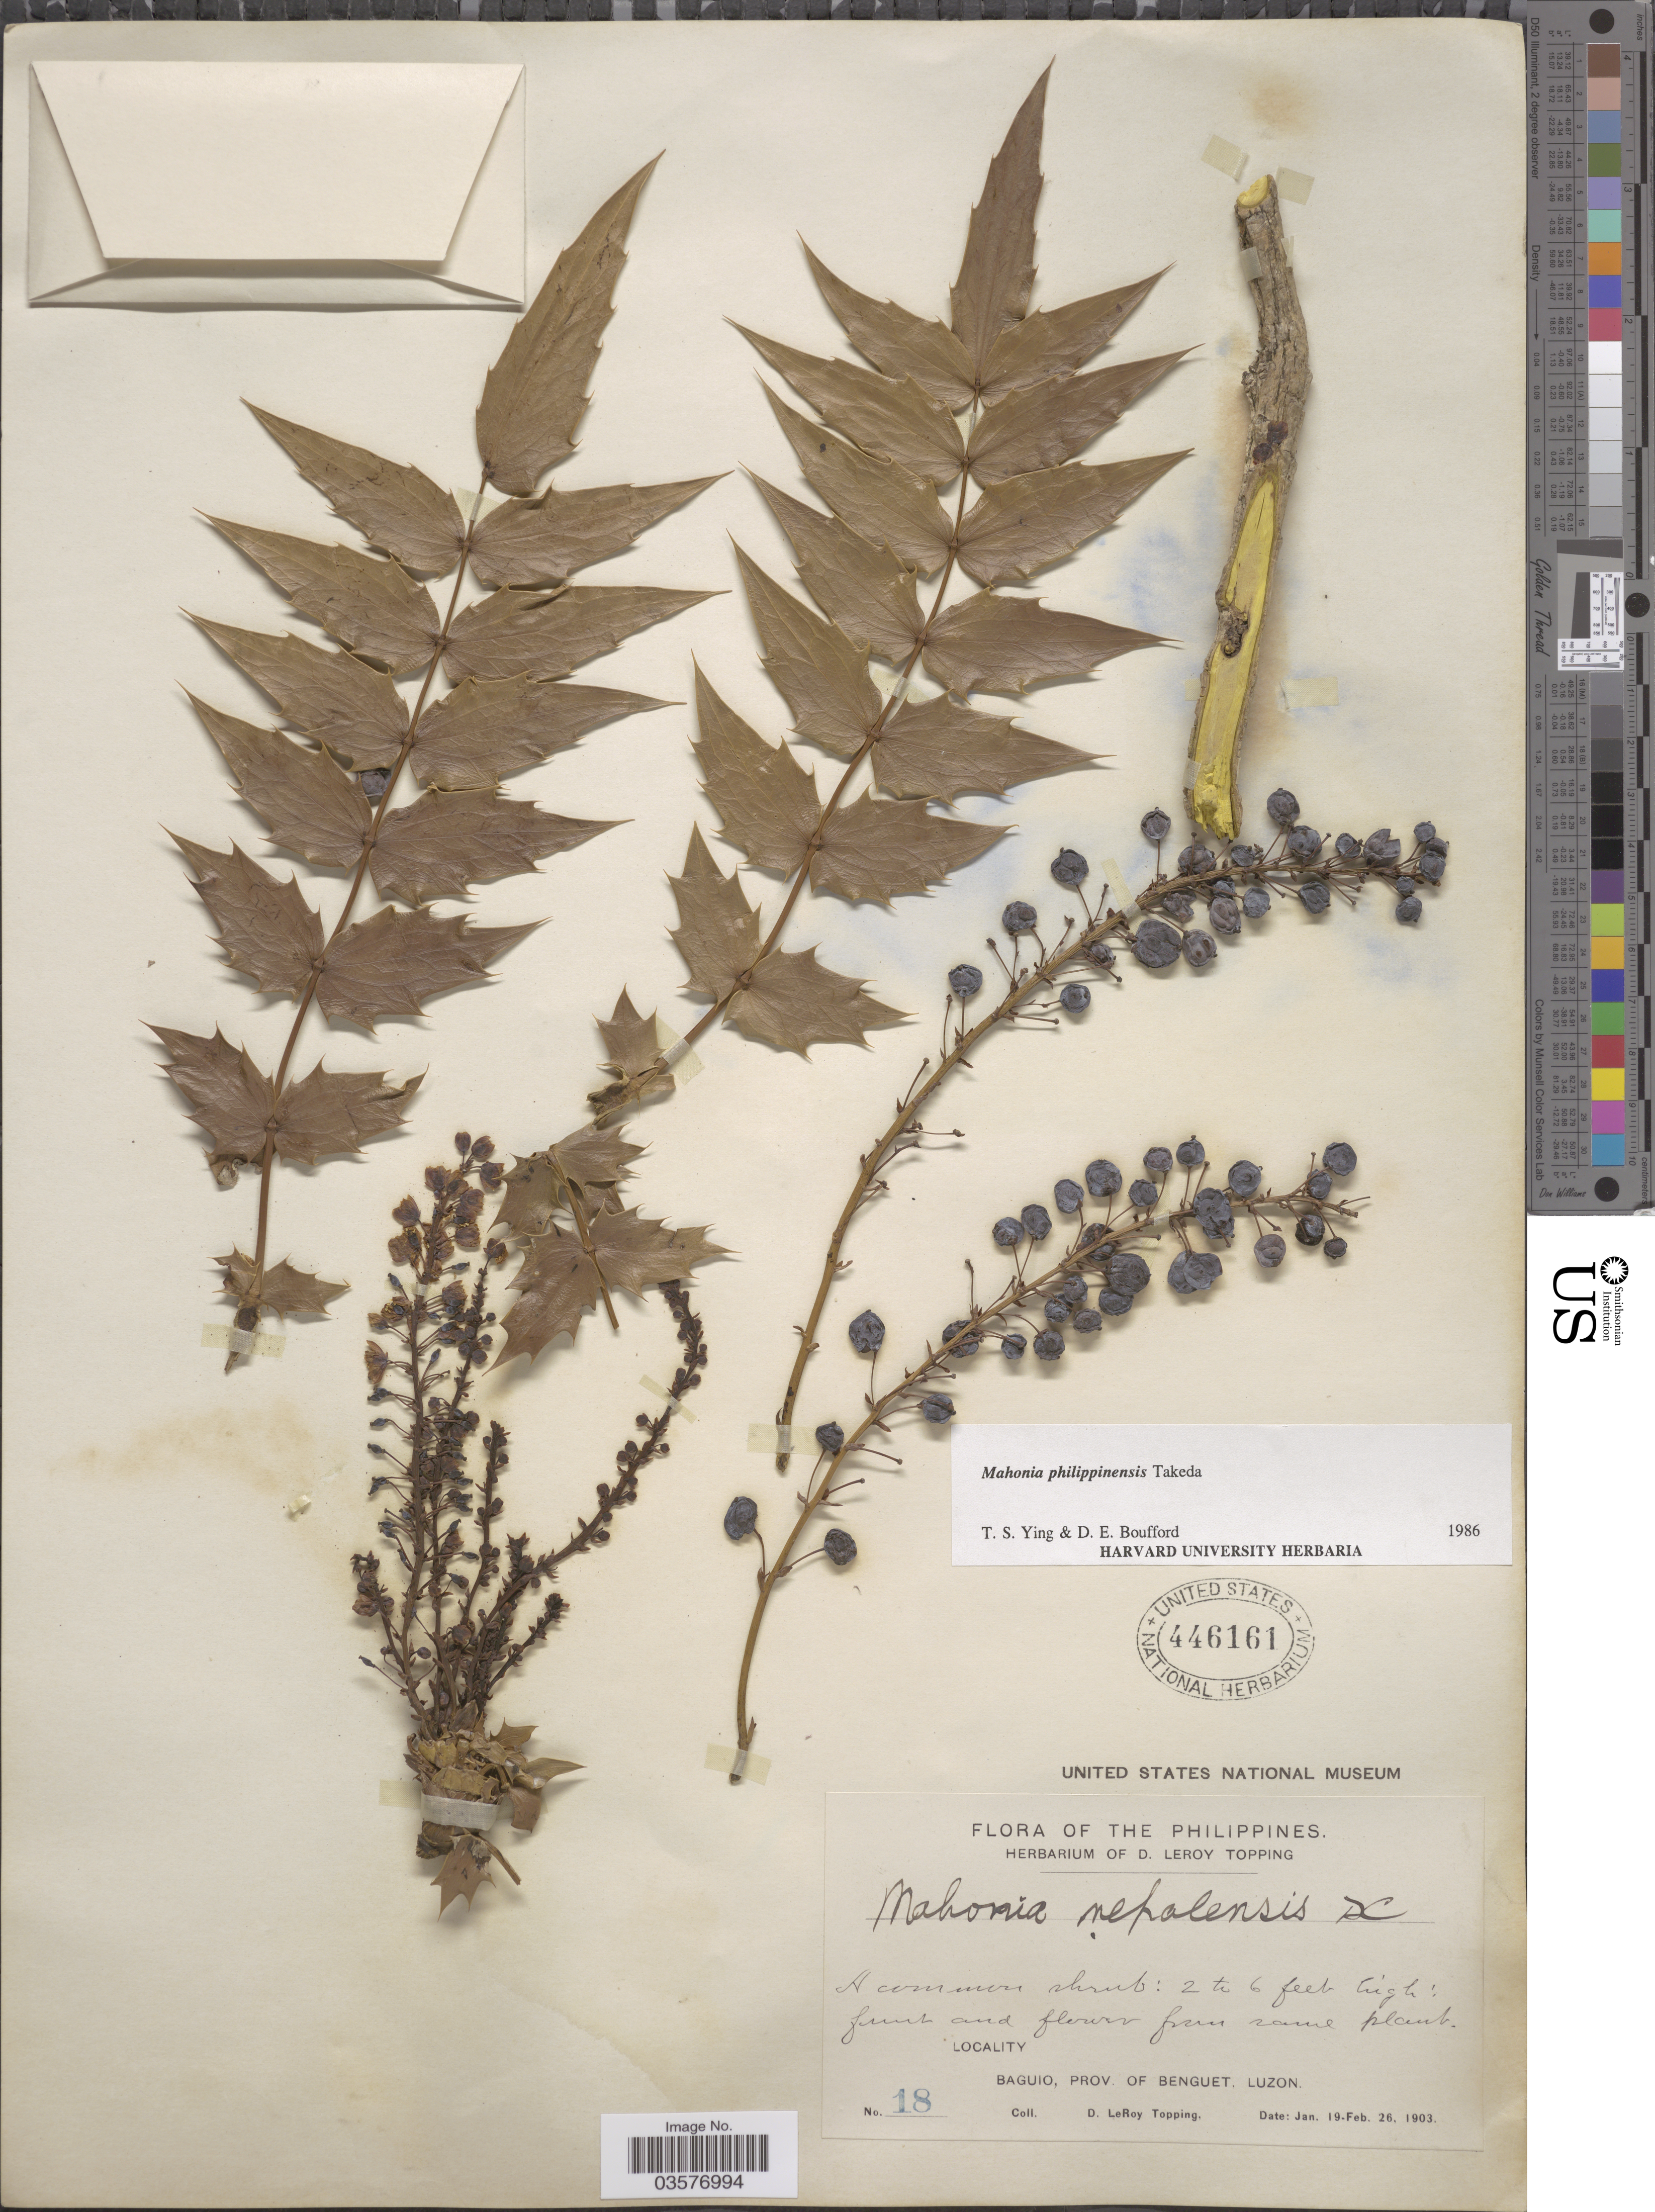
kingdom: Plantae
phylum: Tracheophyta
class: Magnoliopsida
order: Ranunculales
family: Berberidaceae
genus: Mahonia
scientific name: Mahonia philippinensis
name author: Takeda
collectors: D. L. Topping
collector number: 18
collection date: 1903-01-19/1903-02-26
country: Philippines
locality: Baguio, Prov. of Benguet, Luzon.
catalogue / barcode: US 446161